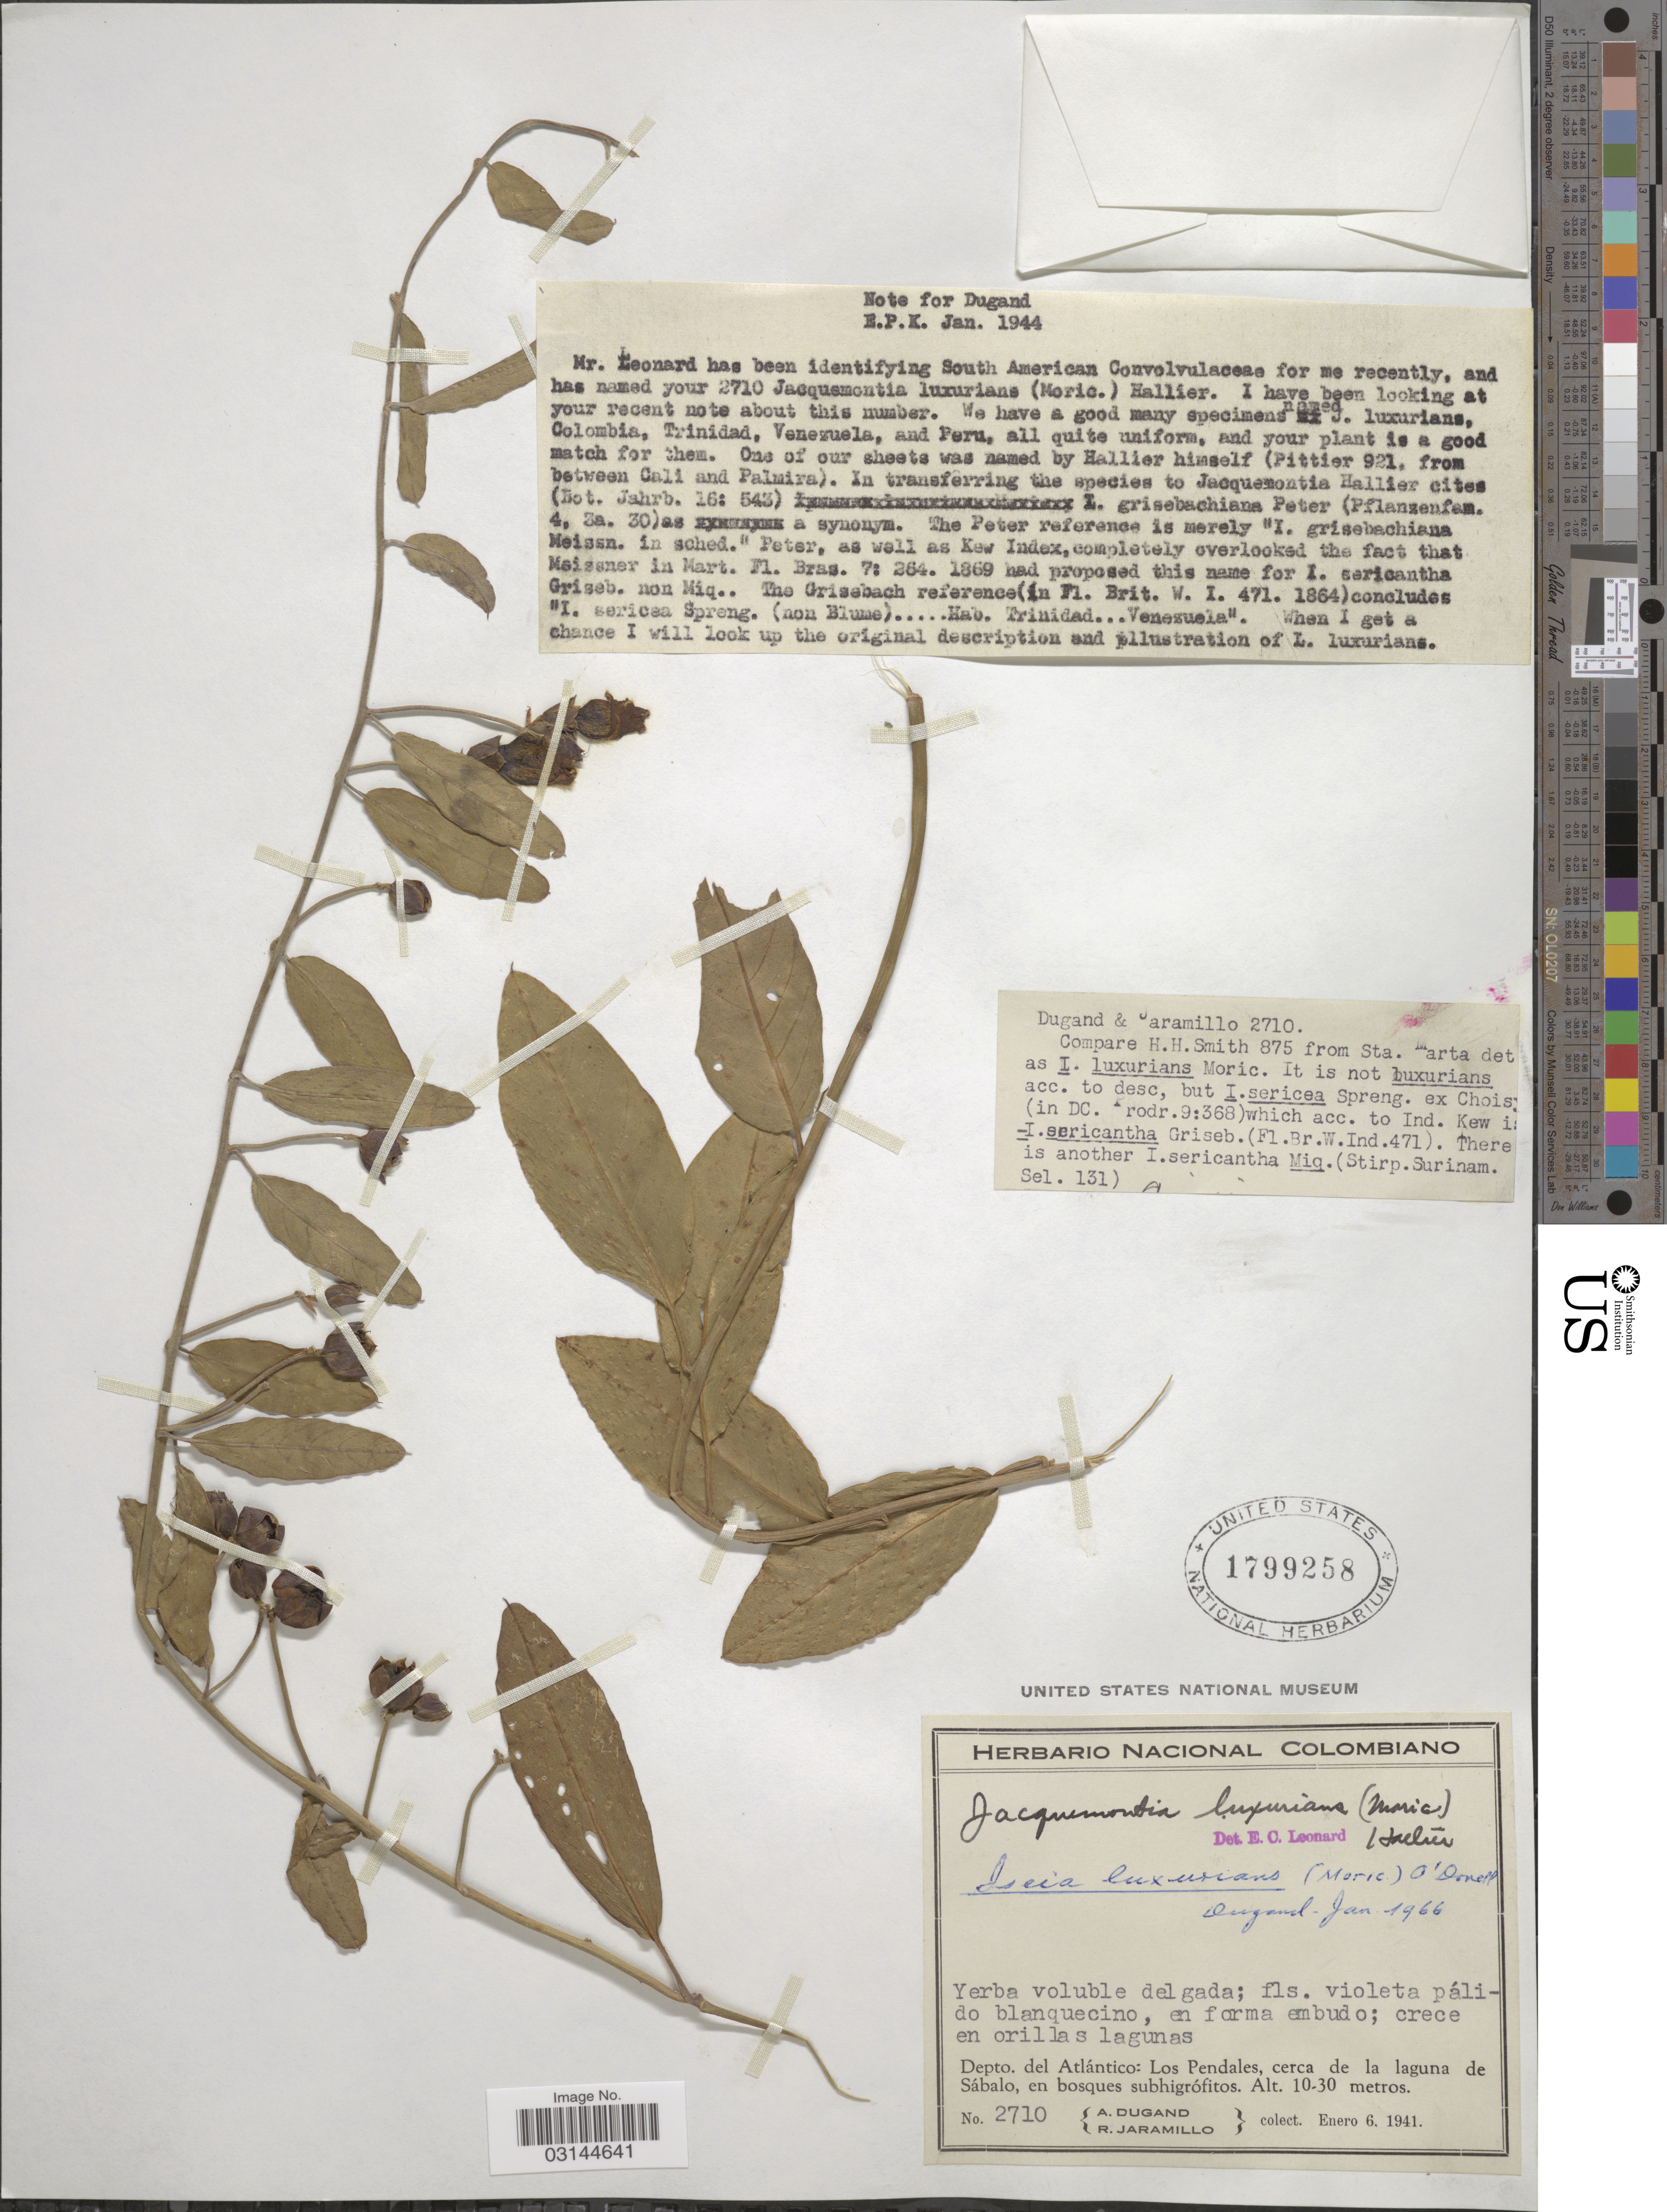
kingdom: Plantae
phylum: Tracheophyta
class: Magnoliopsida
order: Solanales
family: Convolvulaceae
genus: Aniseia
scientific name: Aniseia luxurians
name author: (Moric.) Athiê-Souza & Buril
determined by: Strong, Mark T., (BOT), Smithsonian Institution - National Museum of Natural History (UNITED STATES)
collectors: A. Dugand & R. Jaramillo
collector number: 2710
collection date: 1941-01-06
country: Colombia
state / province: Atlántico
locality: Los Pendales, cerca de la laguna de Sábalo.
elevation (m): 10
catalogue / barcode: US 1799258